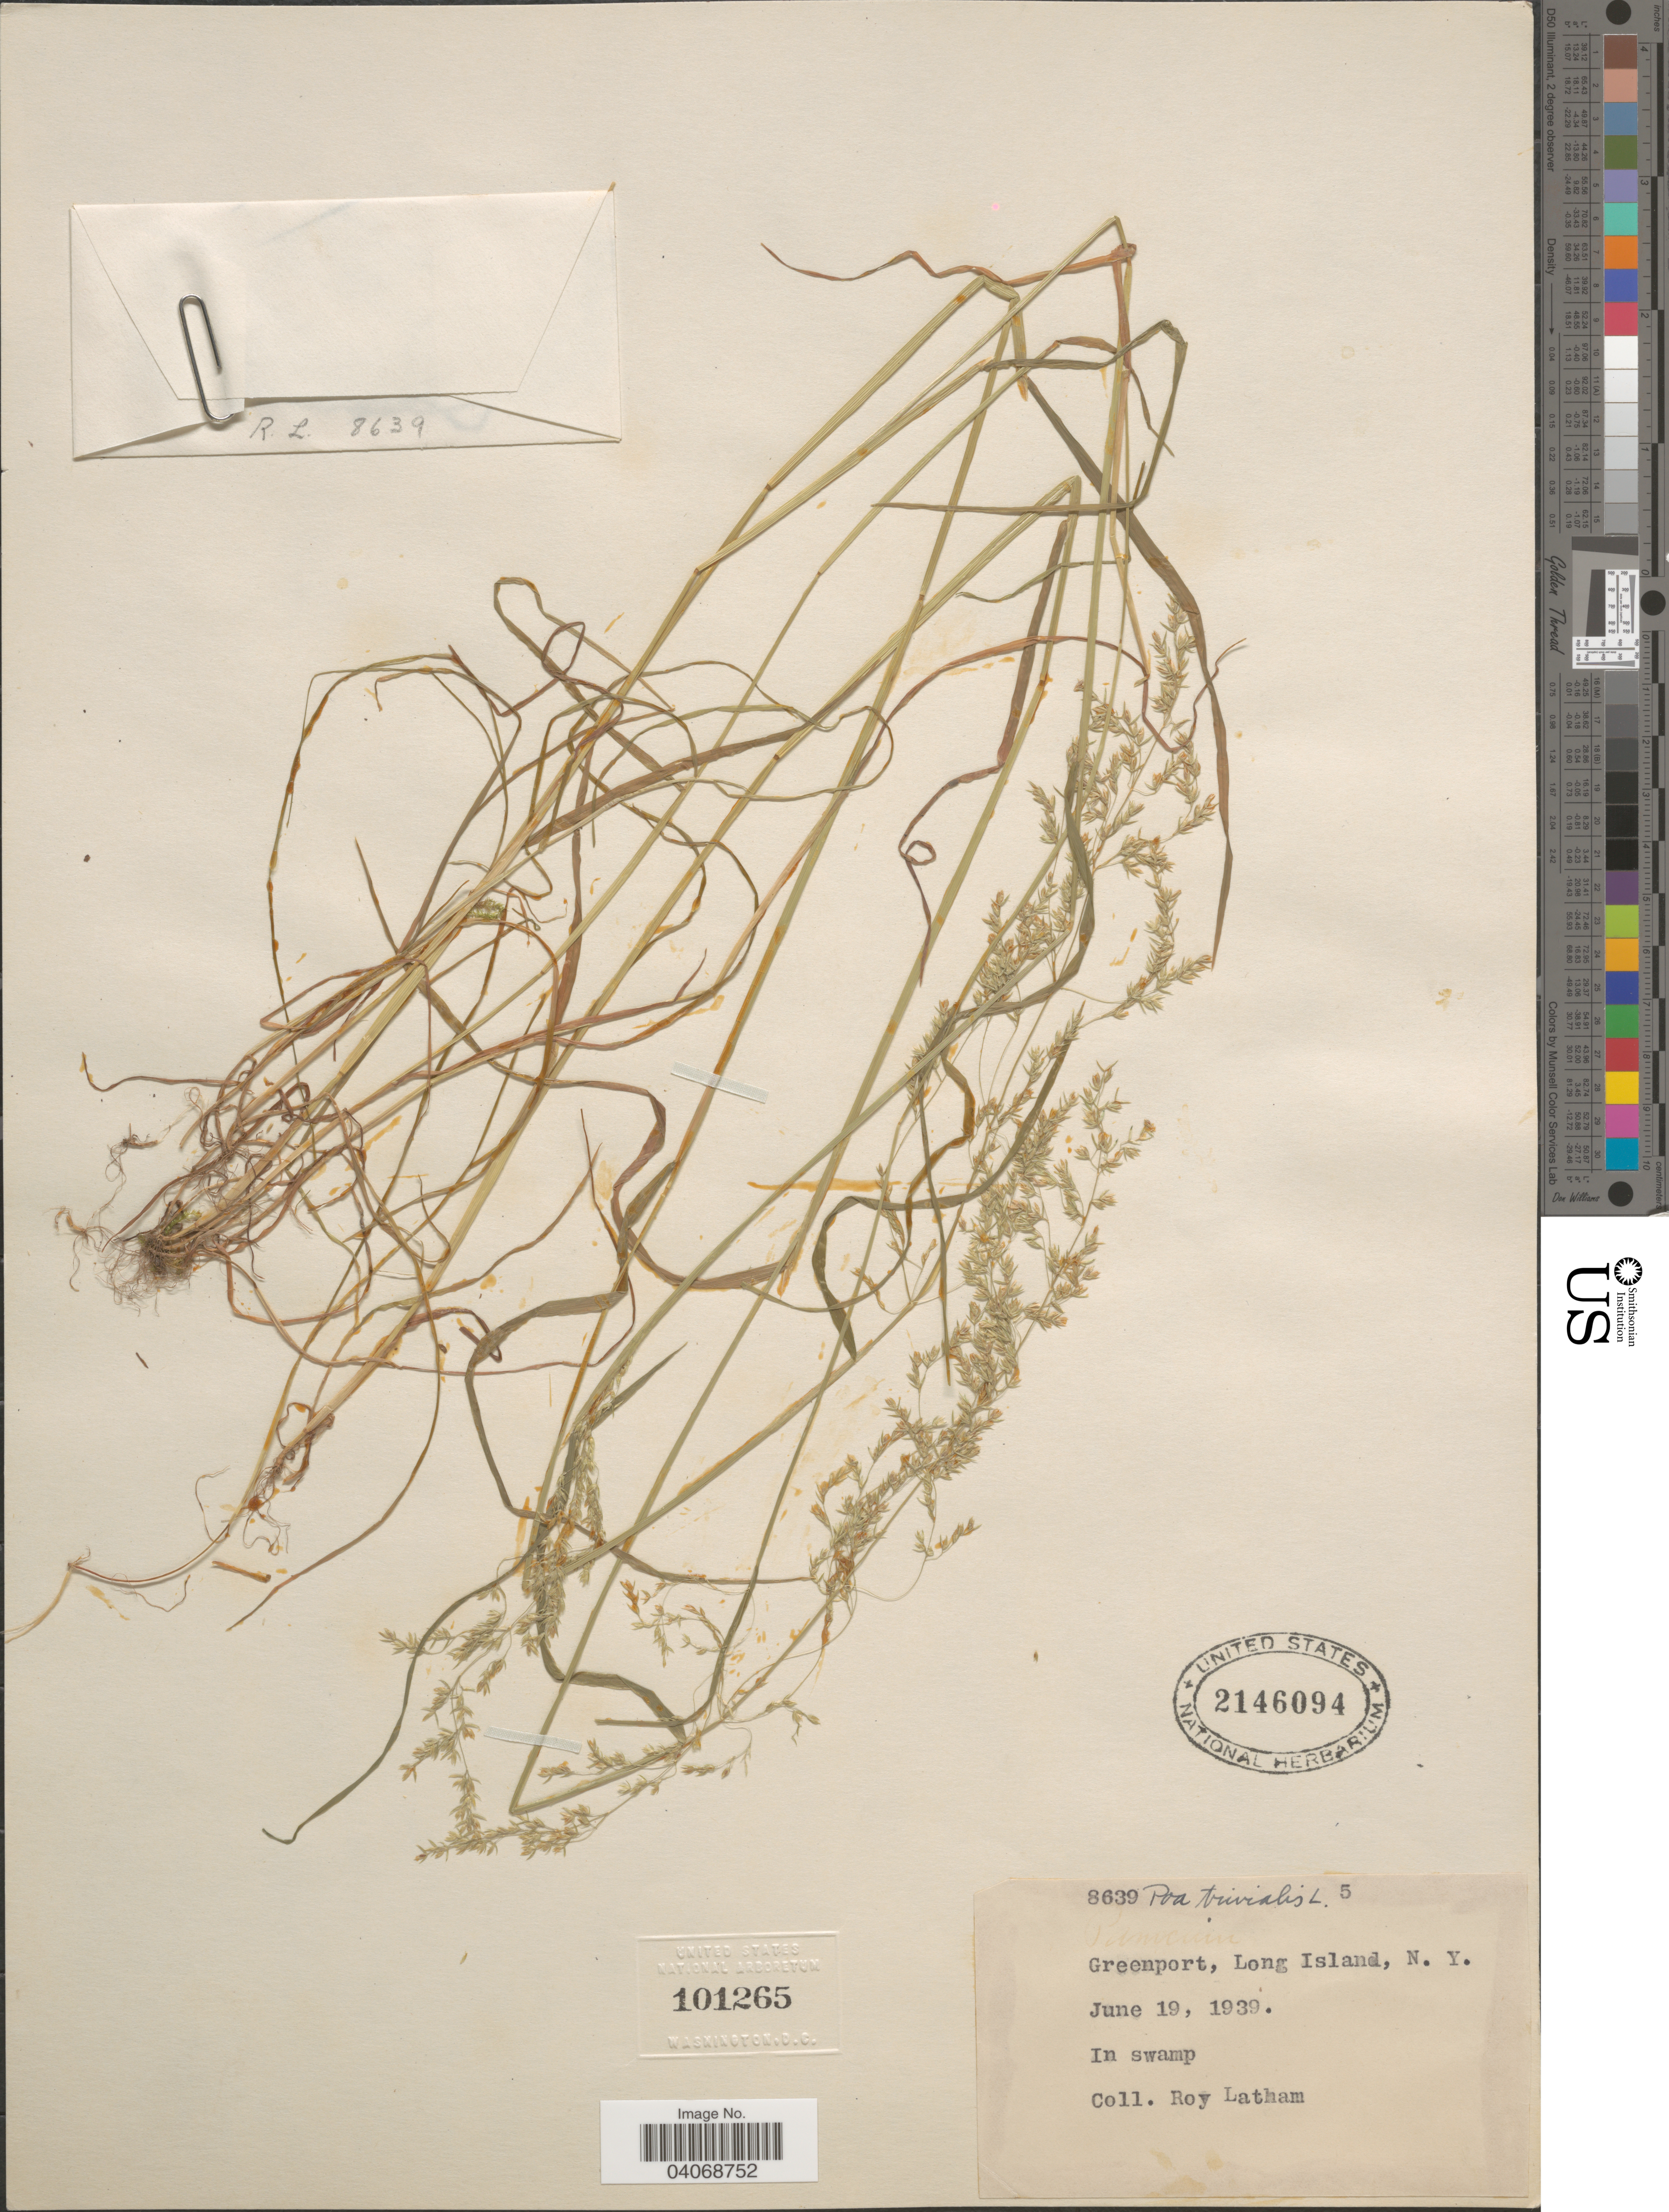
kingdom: Plantae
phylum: Tracheophyta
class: Liliopsida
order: Poales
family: Poaceae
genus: Poa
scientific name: Poa trivialis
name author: L.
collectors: R. Latham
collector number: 8639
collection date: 1939-06-19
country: United States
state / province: New York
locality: Greenport, Long Island.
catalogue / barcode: US 2146094